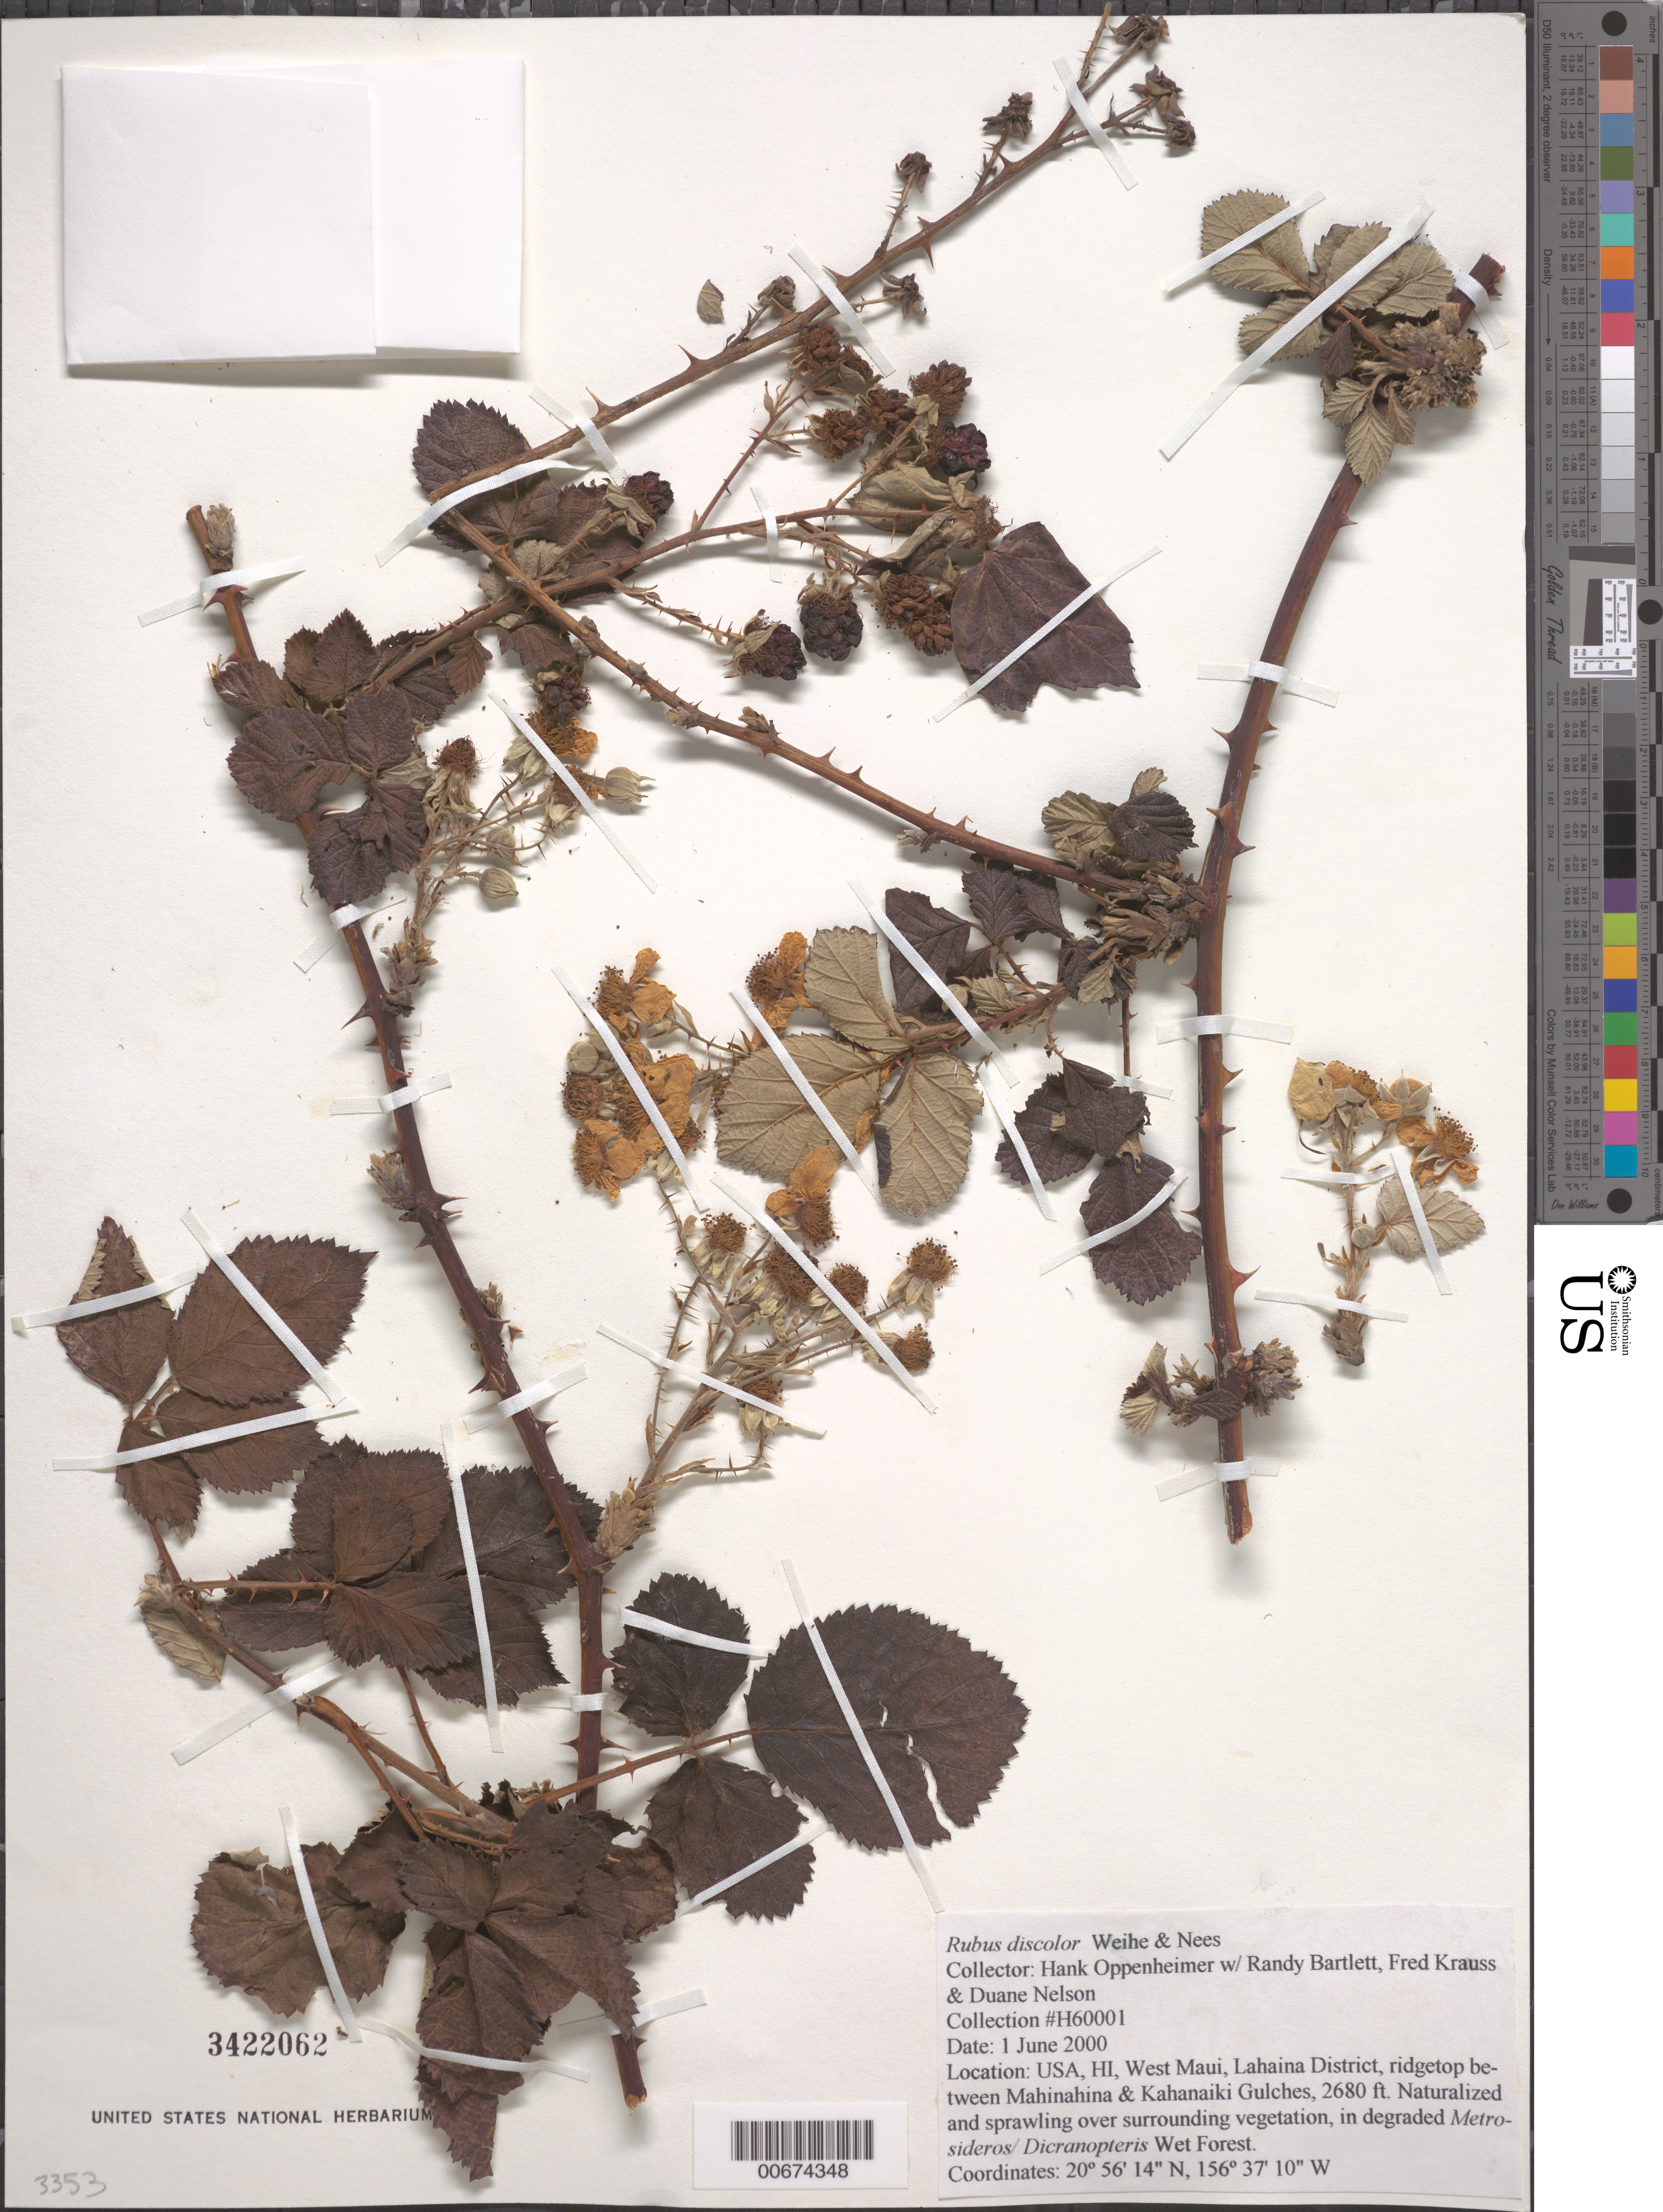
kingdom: Plantae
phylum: Tracheophyta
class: Magnoliopsida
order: Rosales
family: Rosaceae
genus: Rubus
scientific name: Rubus ulmifolius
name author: Schott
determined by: Wagner, W. L., (BOT), Smithsonian Institution - National Museum of Natural History (UNITED STATES)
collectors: H. L. Oppenheimer, R. Bartlett, F. Krauss & D. Nelson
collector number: H60001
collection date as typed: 1 Jun 2000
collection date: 2000-06-01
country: United States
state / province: Hawaii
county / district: Maui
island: Maui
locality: W Maui, Lahaina District, ridgetop between Mahinahina & Kahanaiki Gulches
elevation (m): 816.9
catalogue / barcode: US 3422062